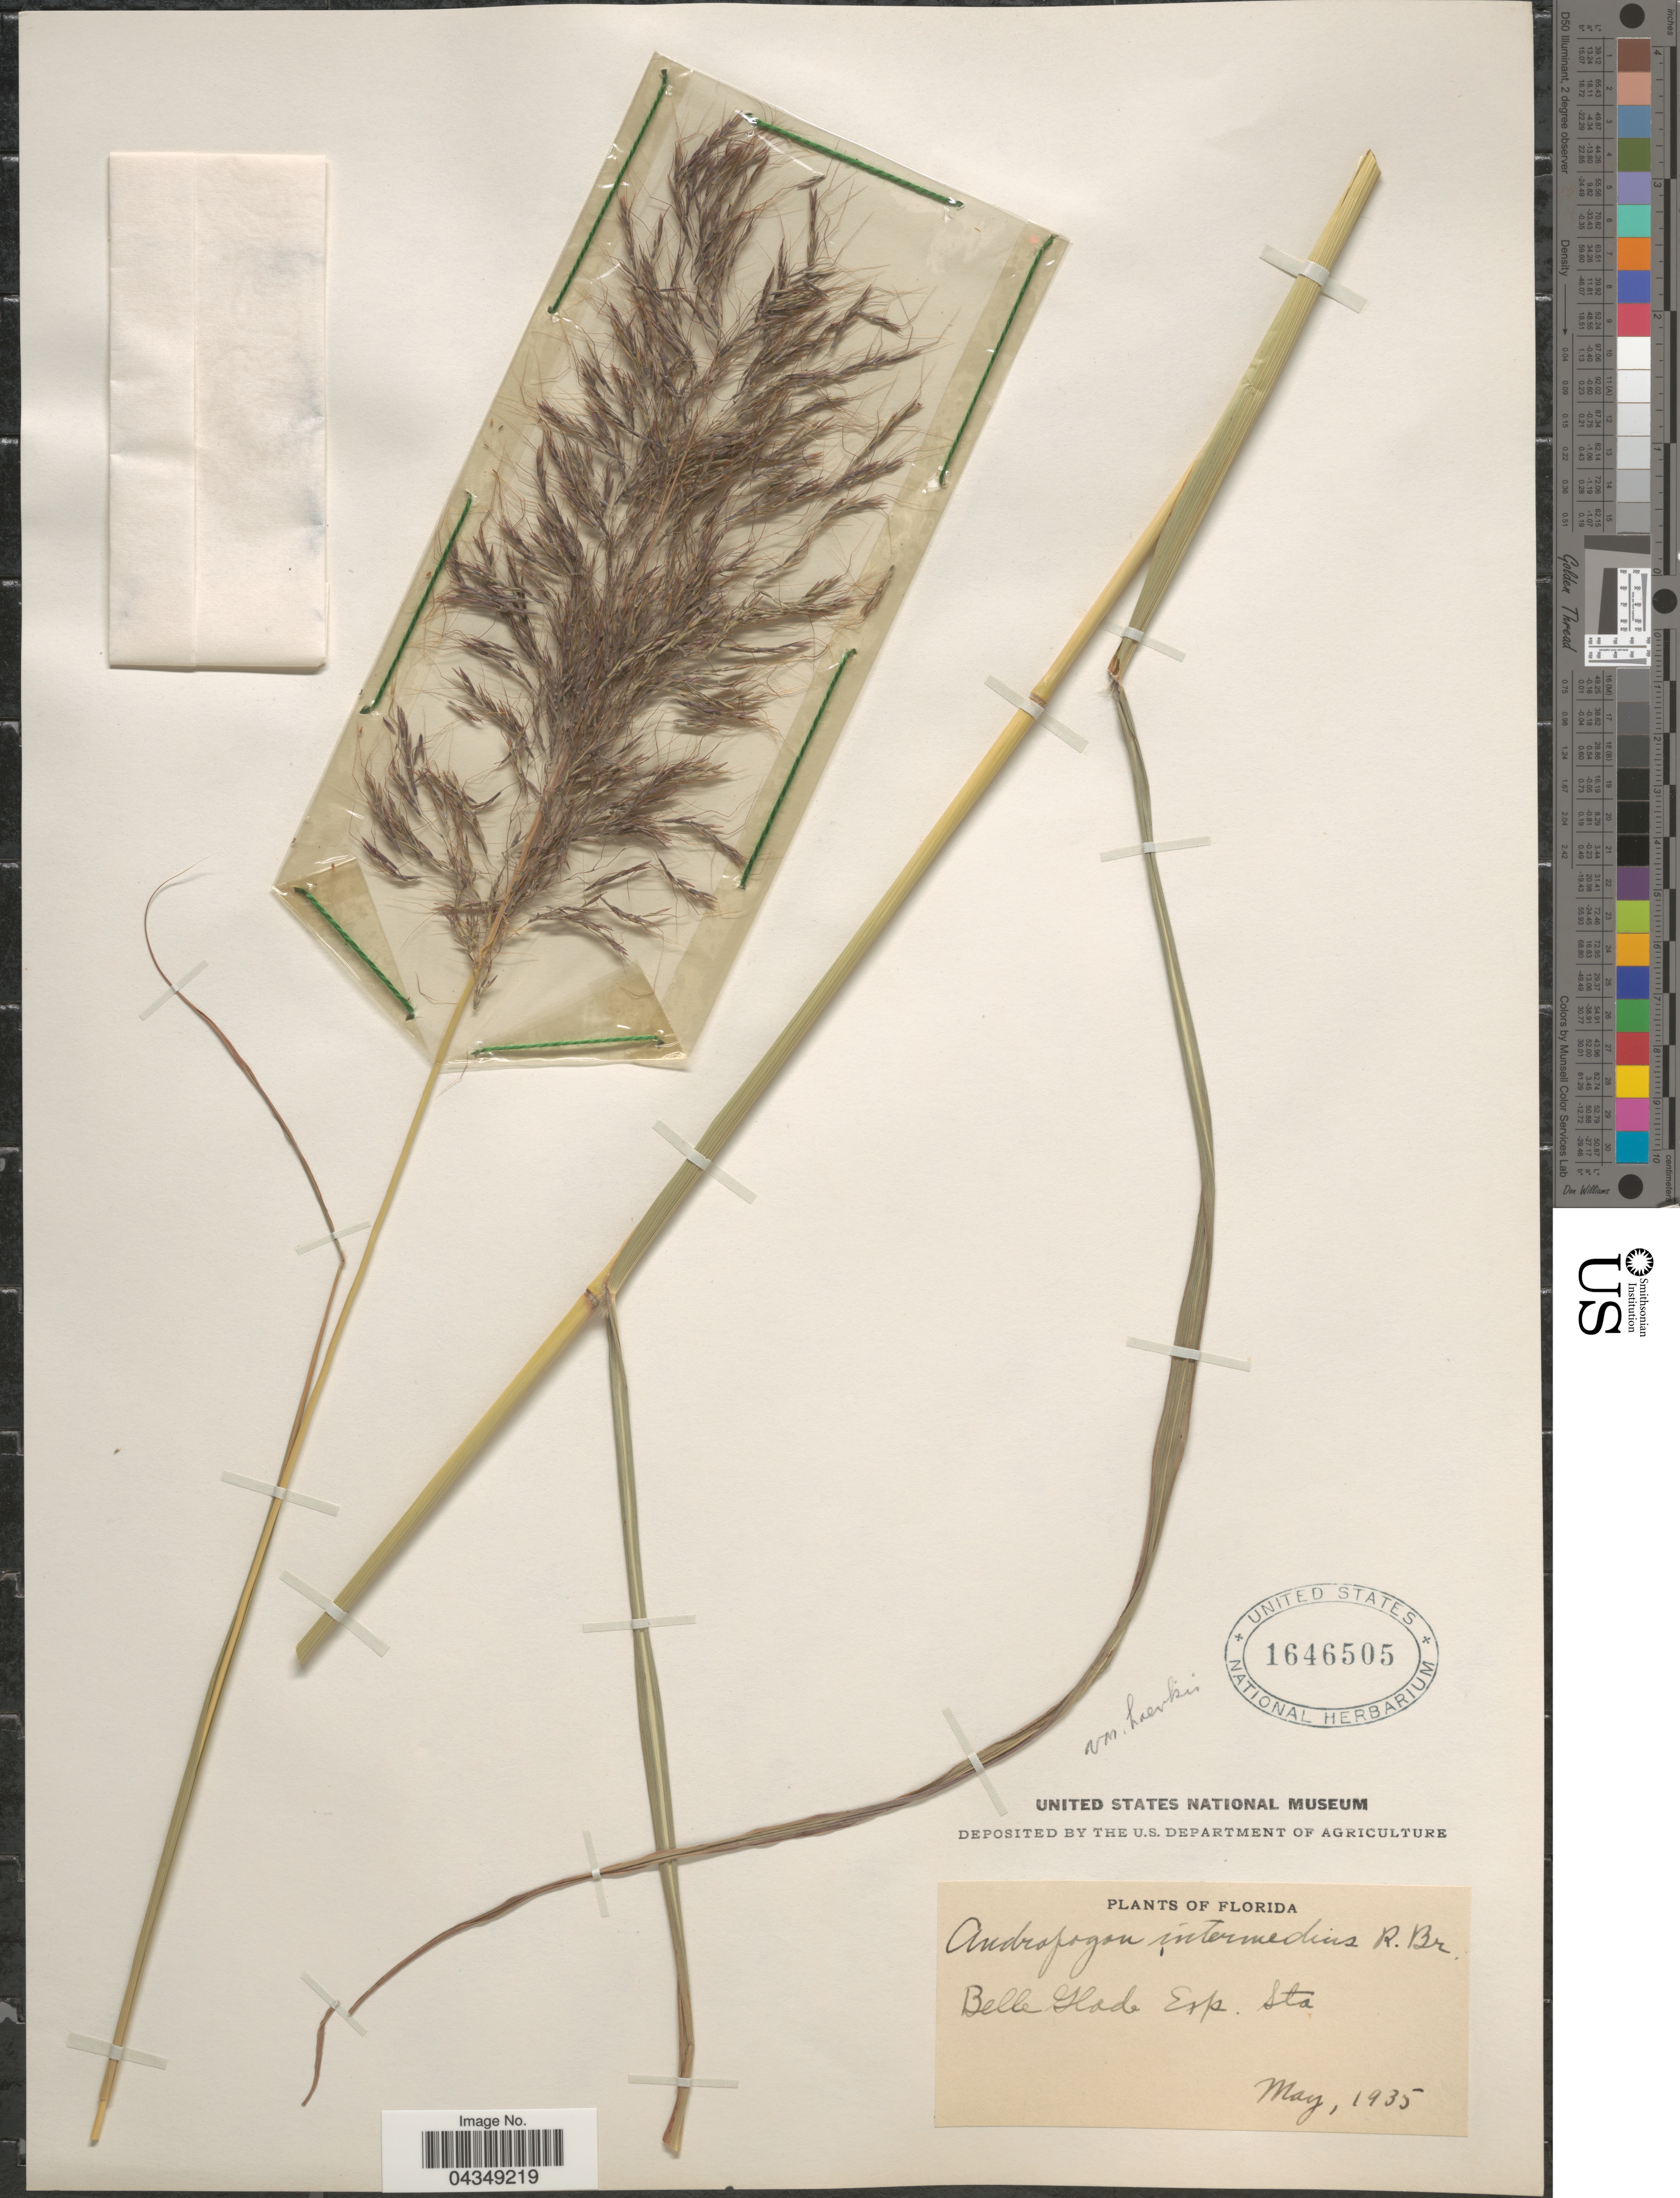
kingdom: Plantae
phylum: Tracheophyta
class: Liliopsida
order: Poales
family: Poaceae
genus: Bothriochloa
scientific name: Bothriochloa bladhii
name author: (Retz.) S.T. Blake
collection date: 1935-05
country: United States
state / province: Florida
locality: Belle Glade Exp. Sta.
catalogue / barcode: US 1646505